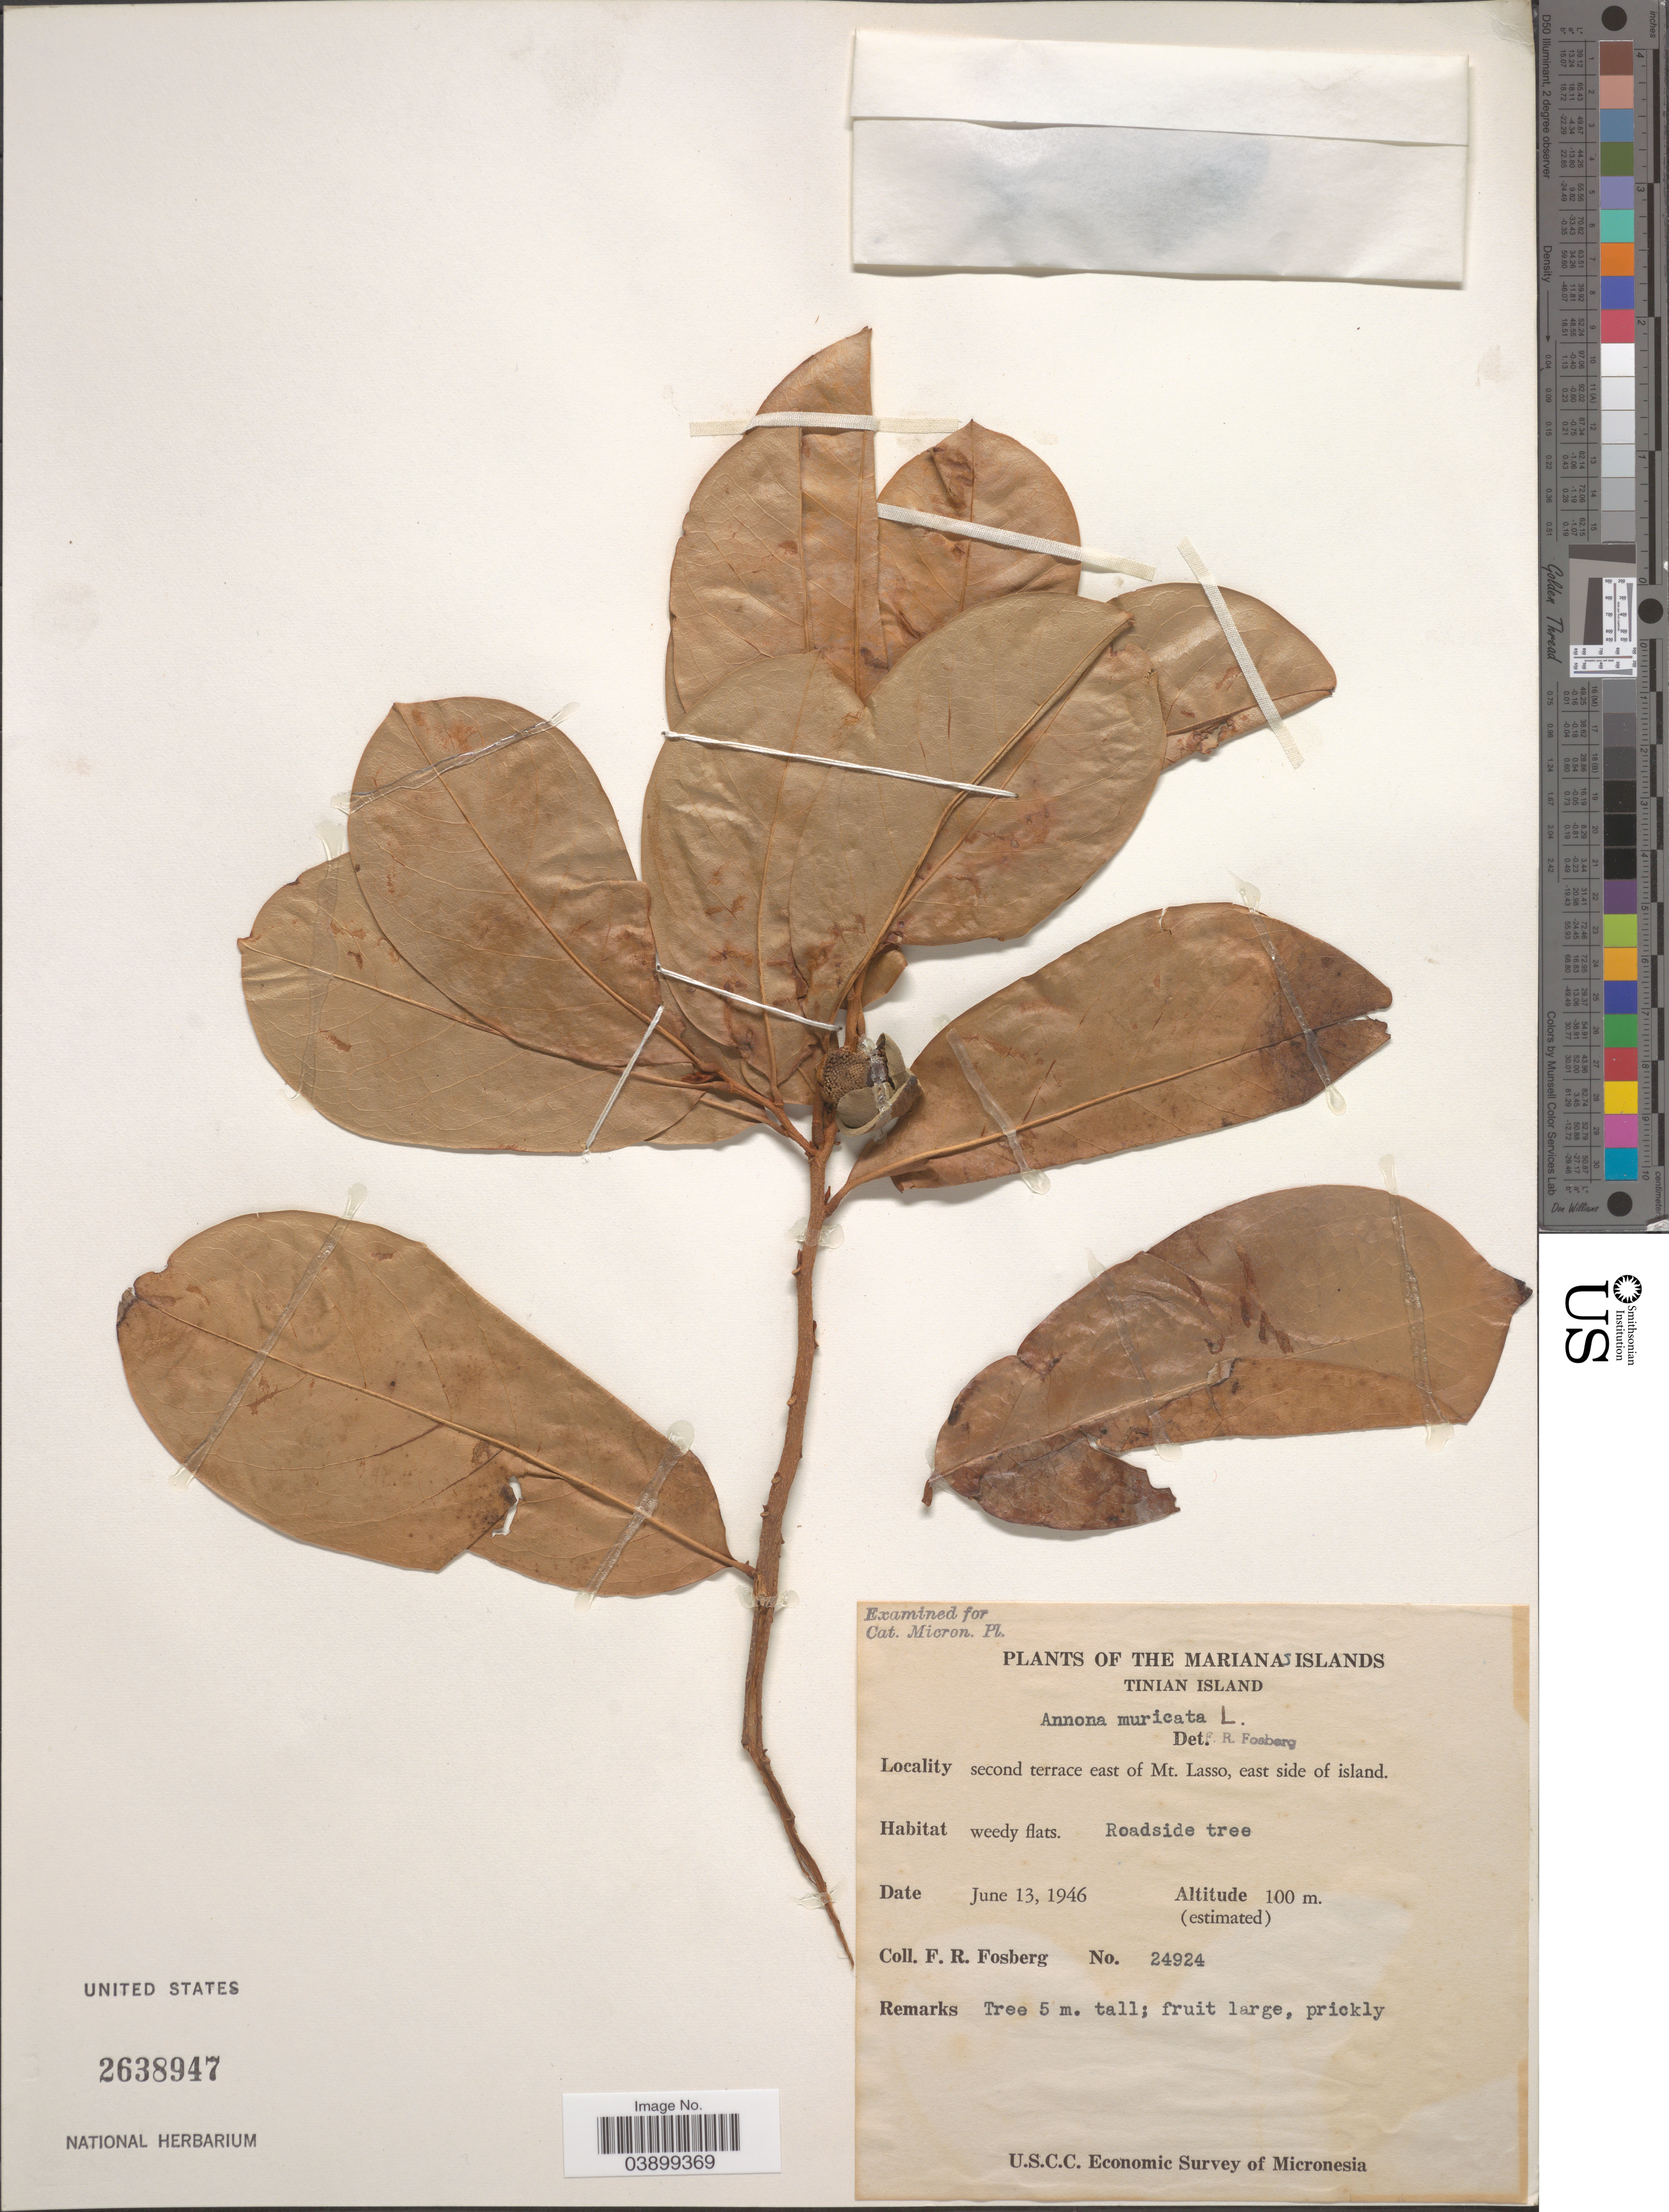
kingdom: Plantae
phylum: Tracheophyta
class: Magnoliopsida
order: Magnoliales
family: Annonaceae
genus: Annona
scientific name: Annona muricata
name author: L.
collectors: F. R. Fosberg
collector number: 24924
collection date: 1946-06-13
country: Northern Mariana Islands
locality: Marianas Islands. Tinian Island. Second terrace east of Mt. Lasso, east side of island.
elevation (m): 100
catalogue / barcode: US 2638947